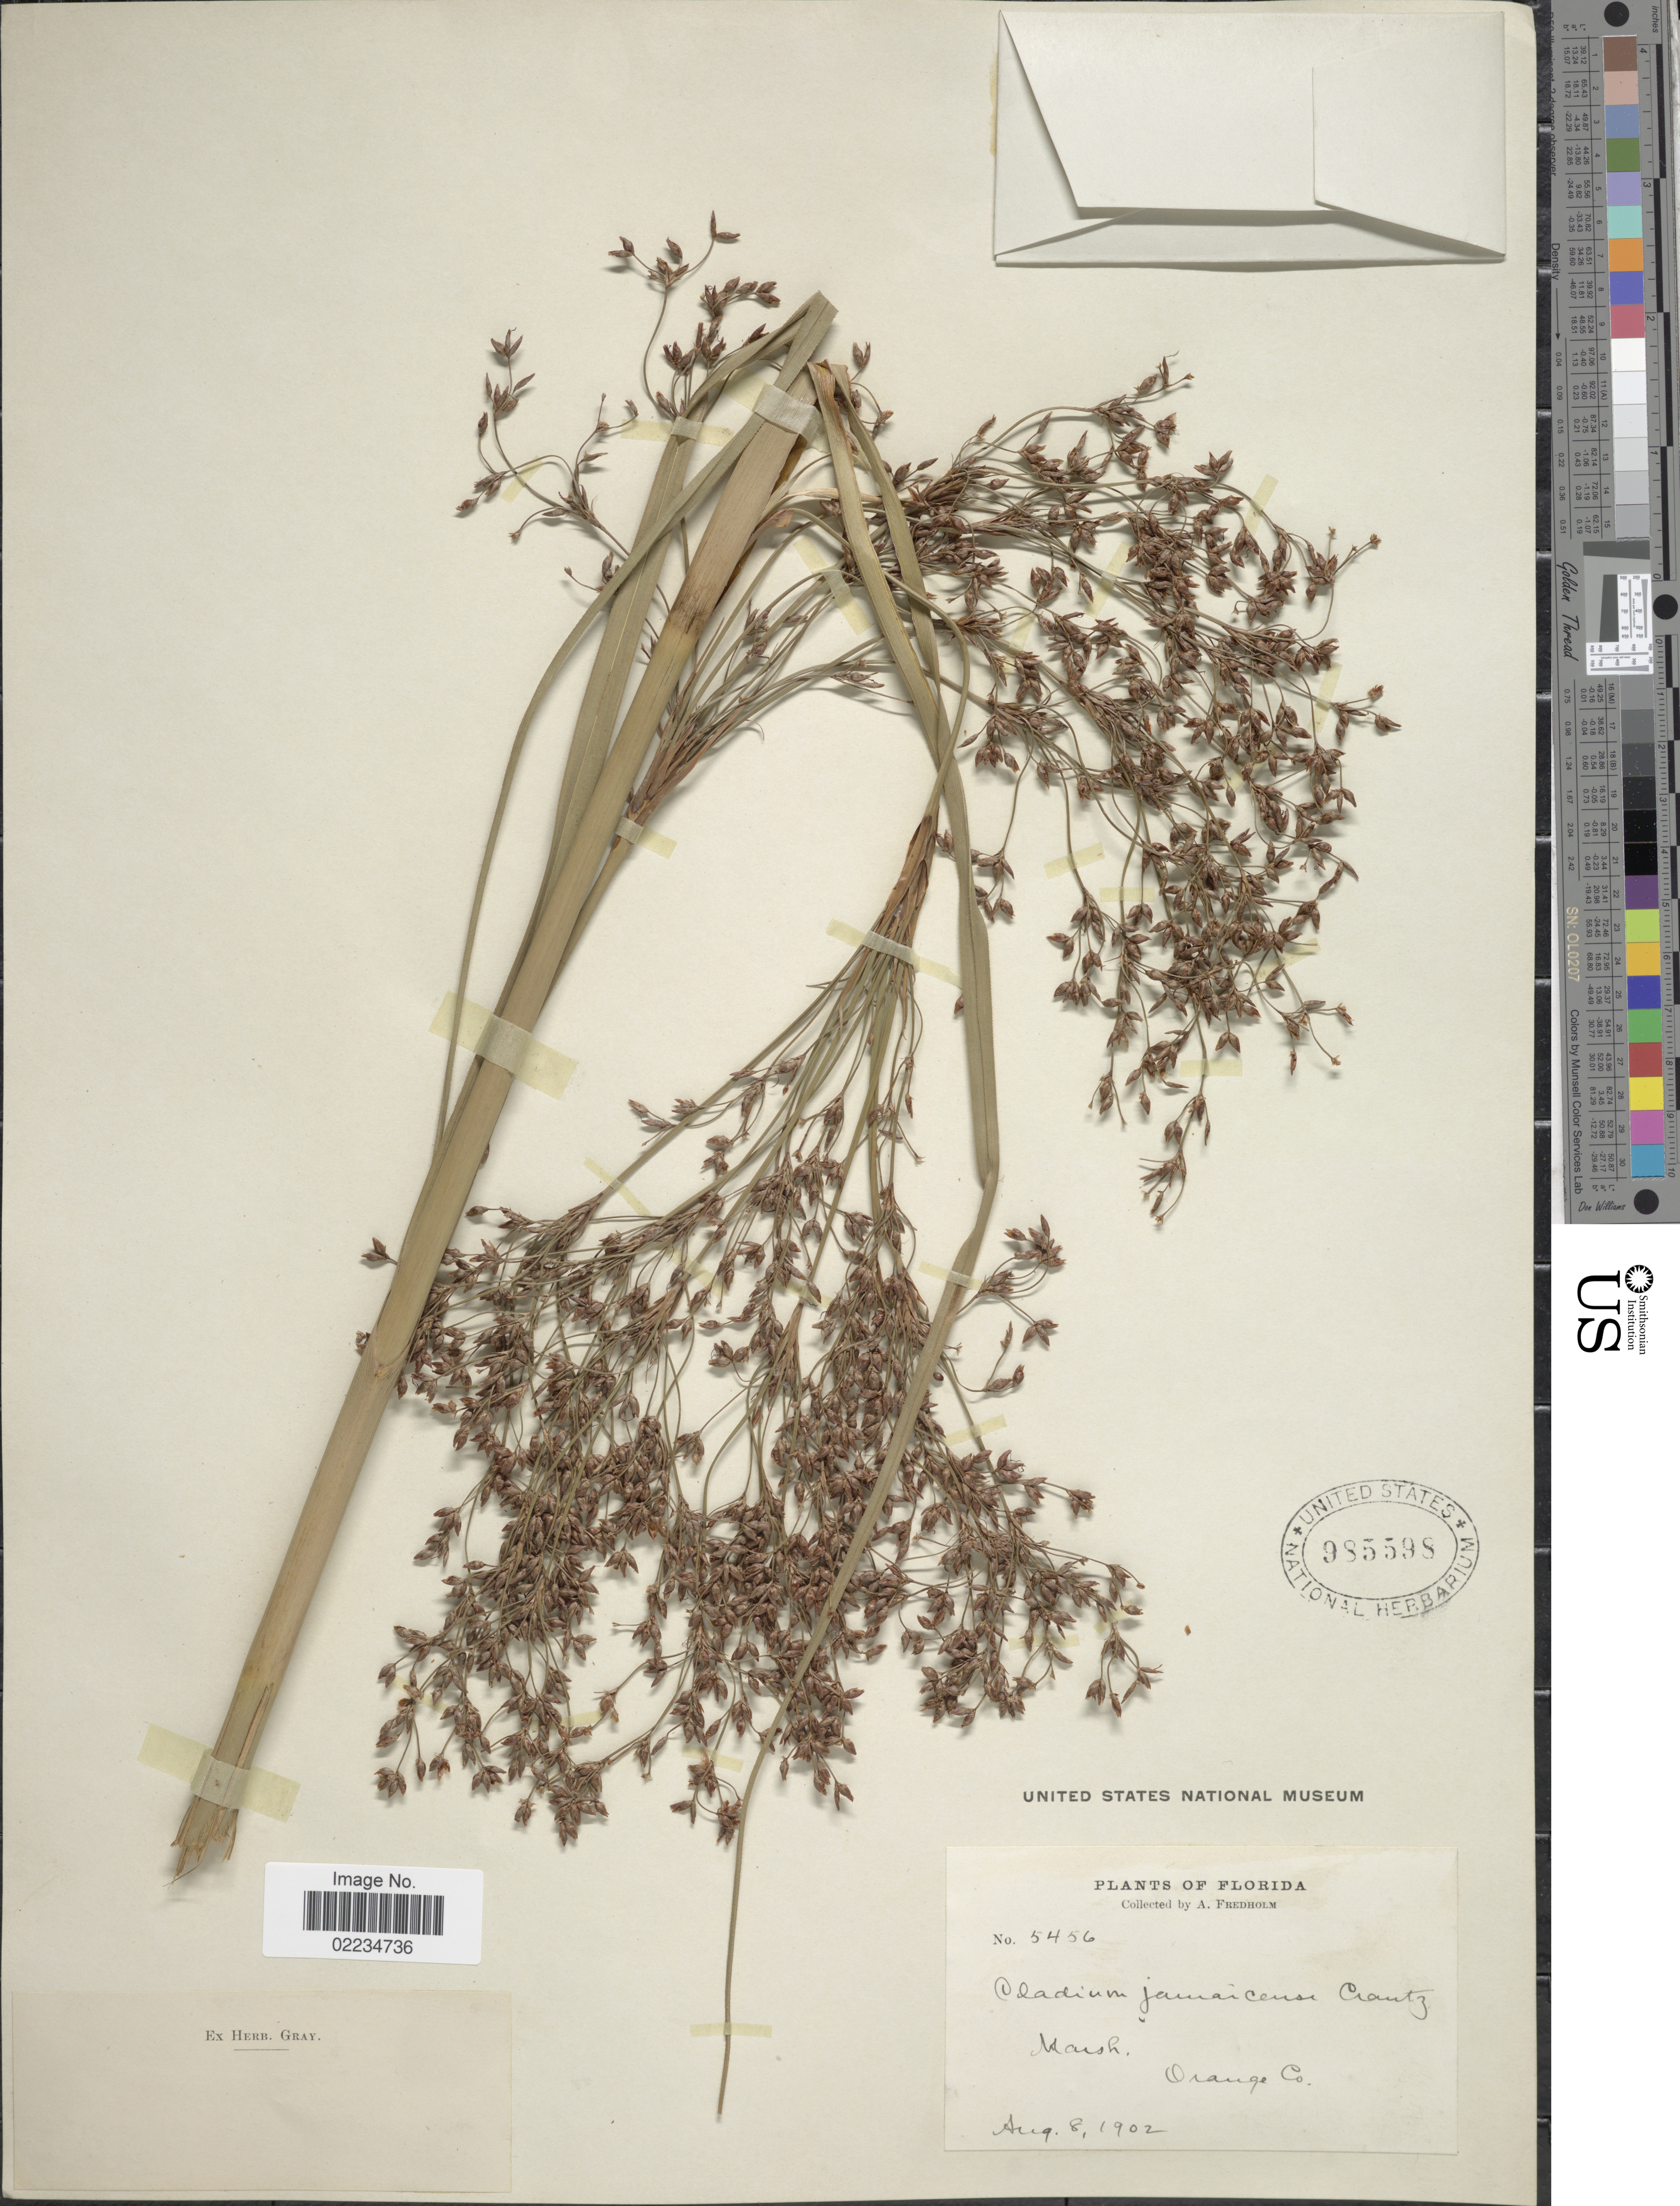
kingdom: Plantae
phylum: Tracheophyta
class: Liliopsida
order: Poales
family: Cyperaceae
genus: Cladium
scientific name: Cladium jamaicense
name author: Crantz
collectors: A. Fredholm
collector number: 5456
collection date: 1902-08-08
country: United States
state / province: Florida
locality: Marsh, Orange Co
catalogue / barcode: US 985598